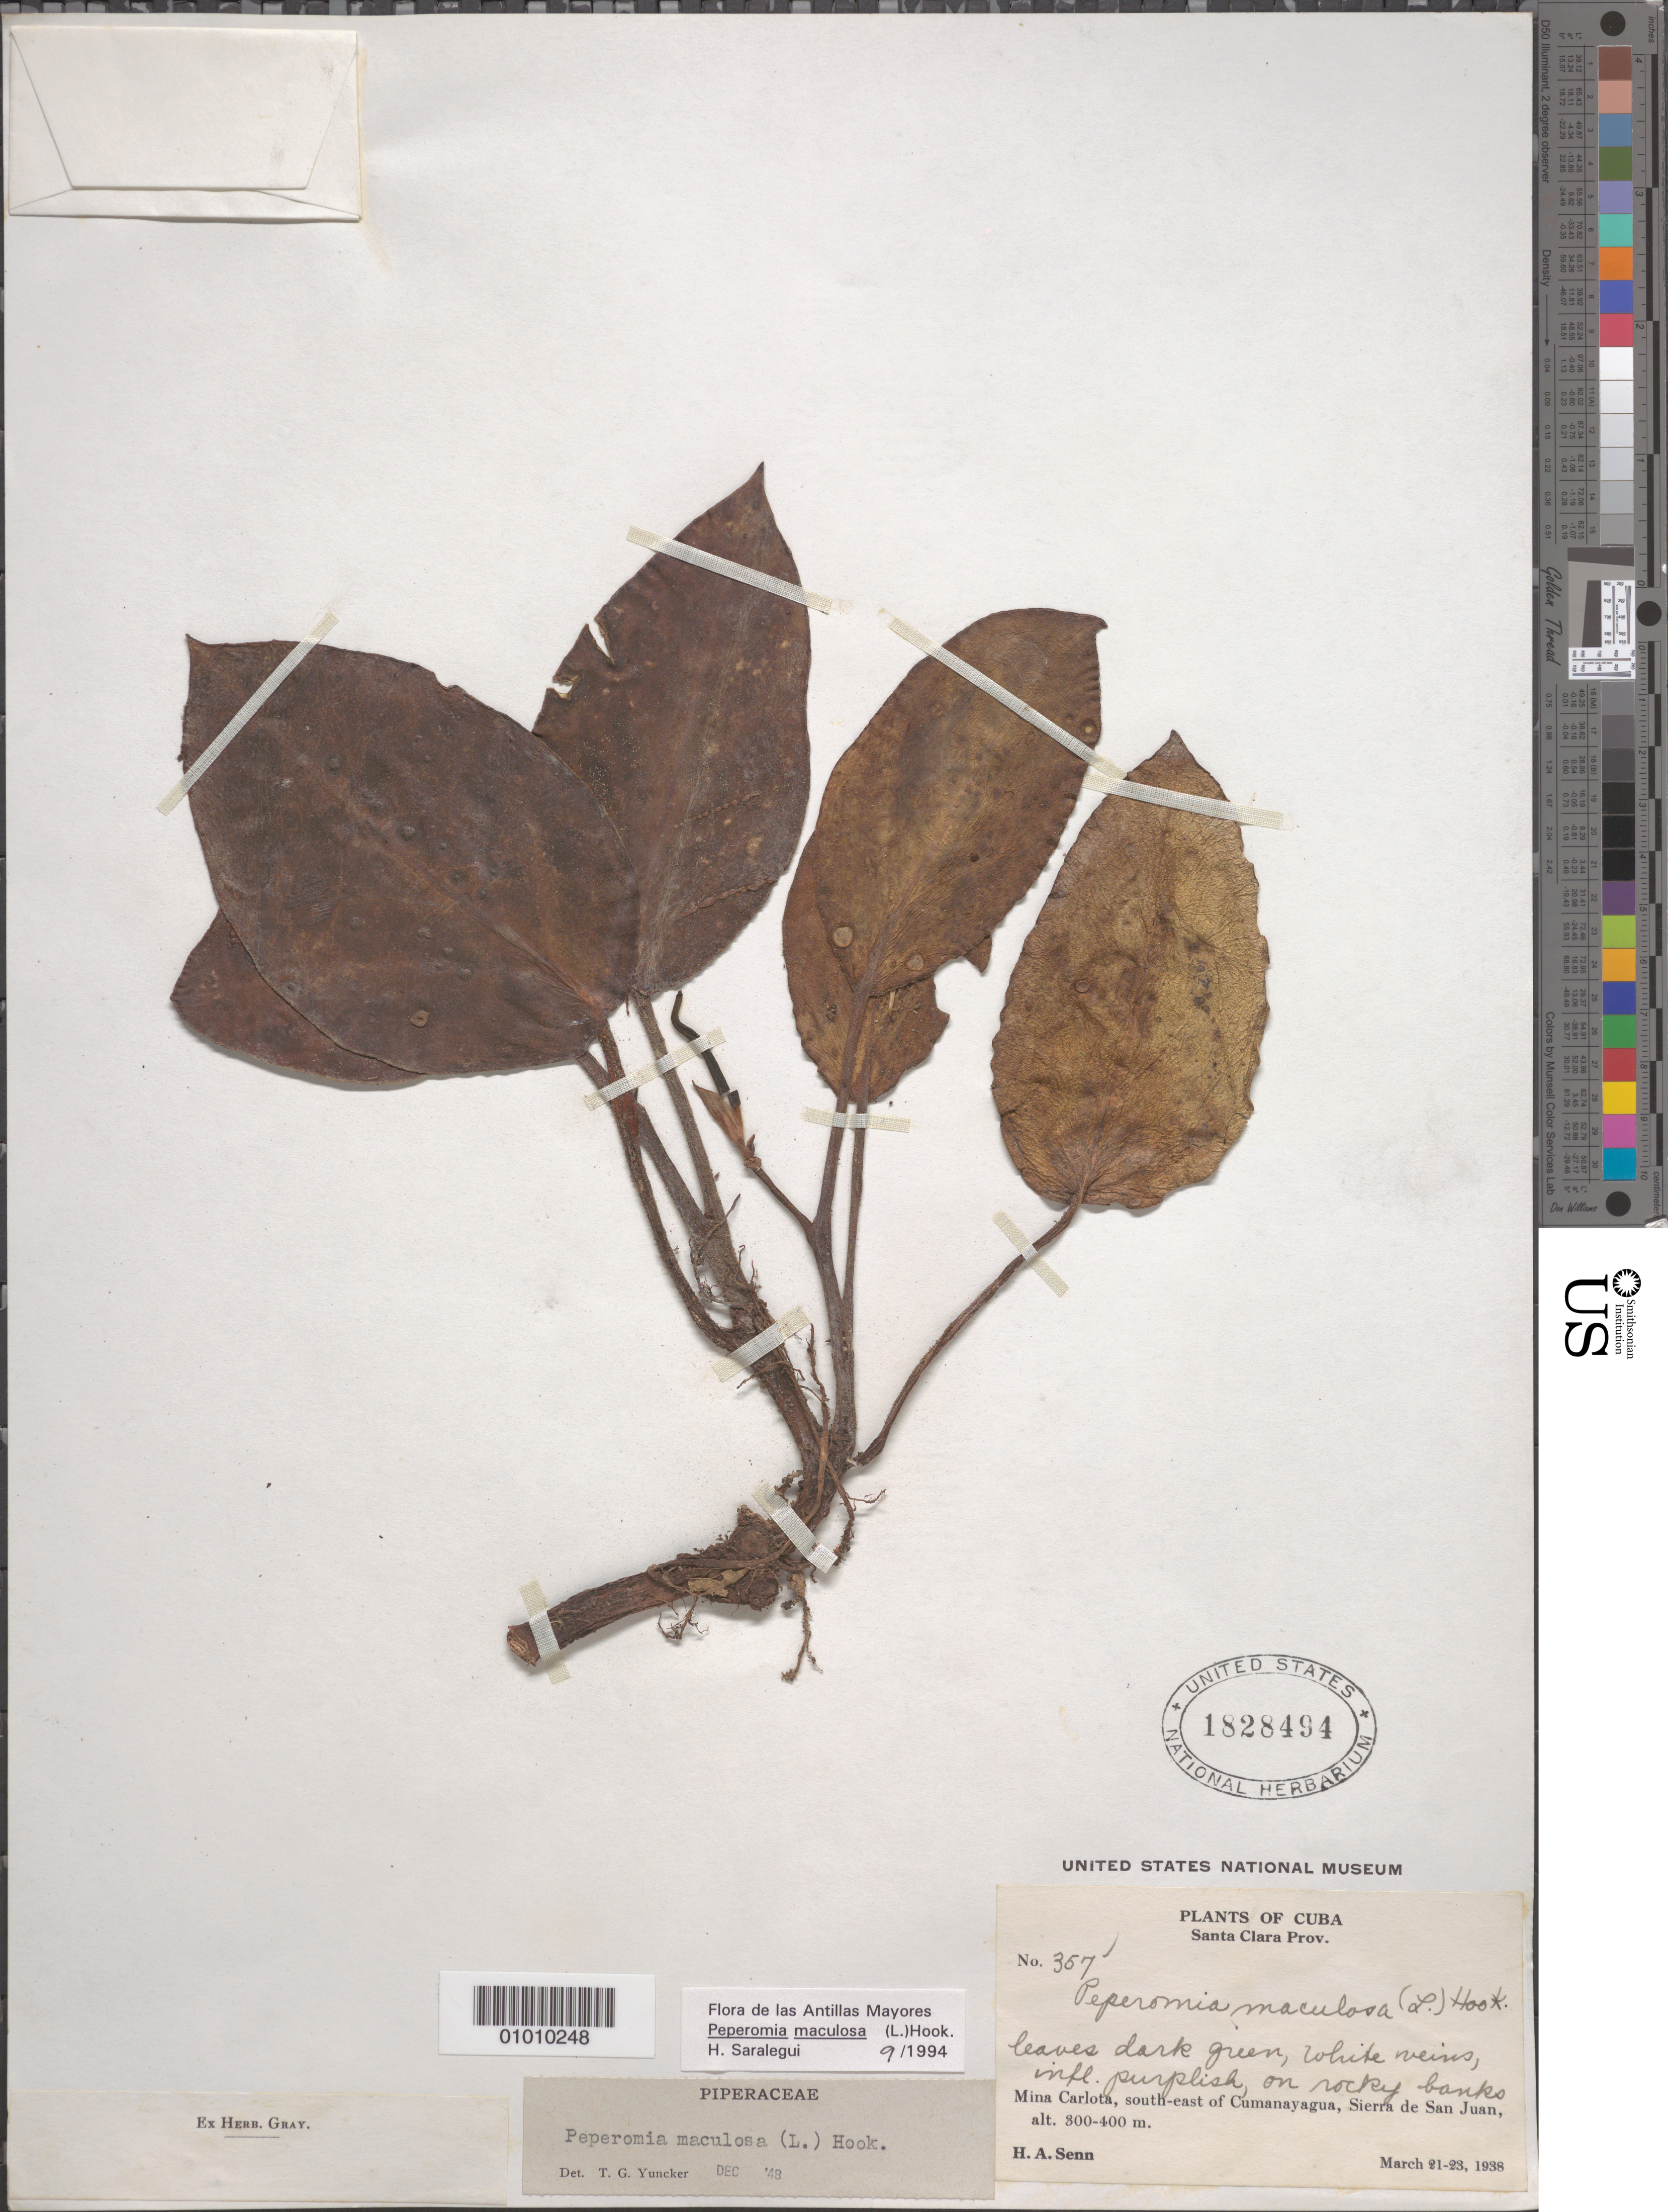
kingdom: Plantae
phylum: Tracheophyta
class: Magnoliopsida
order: Piperales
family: Piperaceae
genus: Peperomia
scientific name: Peperomia maculosa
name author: (L.) Hook.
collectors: H. A. Senn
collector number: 357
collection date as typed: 21 Mar 1938 to 23 Mar 1938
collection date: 1938-03-21/1938-03-23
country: Cuba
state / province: Villa Clara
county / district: Santa Clara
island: Cuba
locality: Mina Carlota, SE of Cumanayagua, Sierra de San Juan on rocky banks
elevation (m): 300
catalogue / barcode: US 1828494